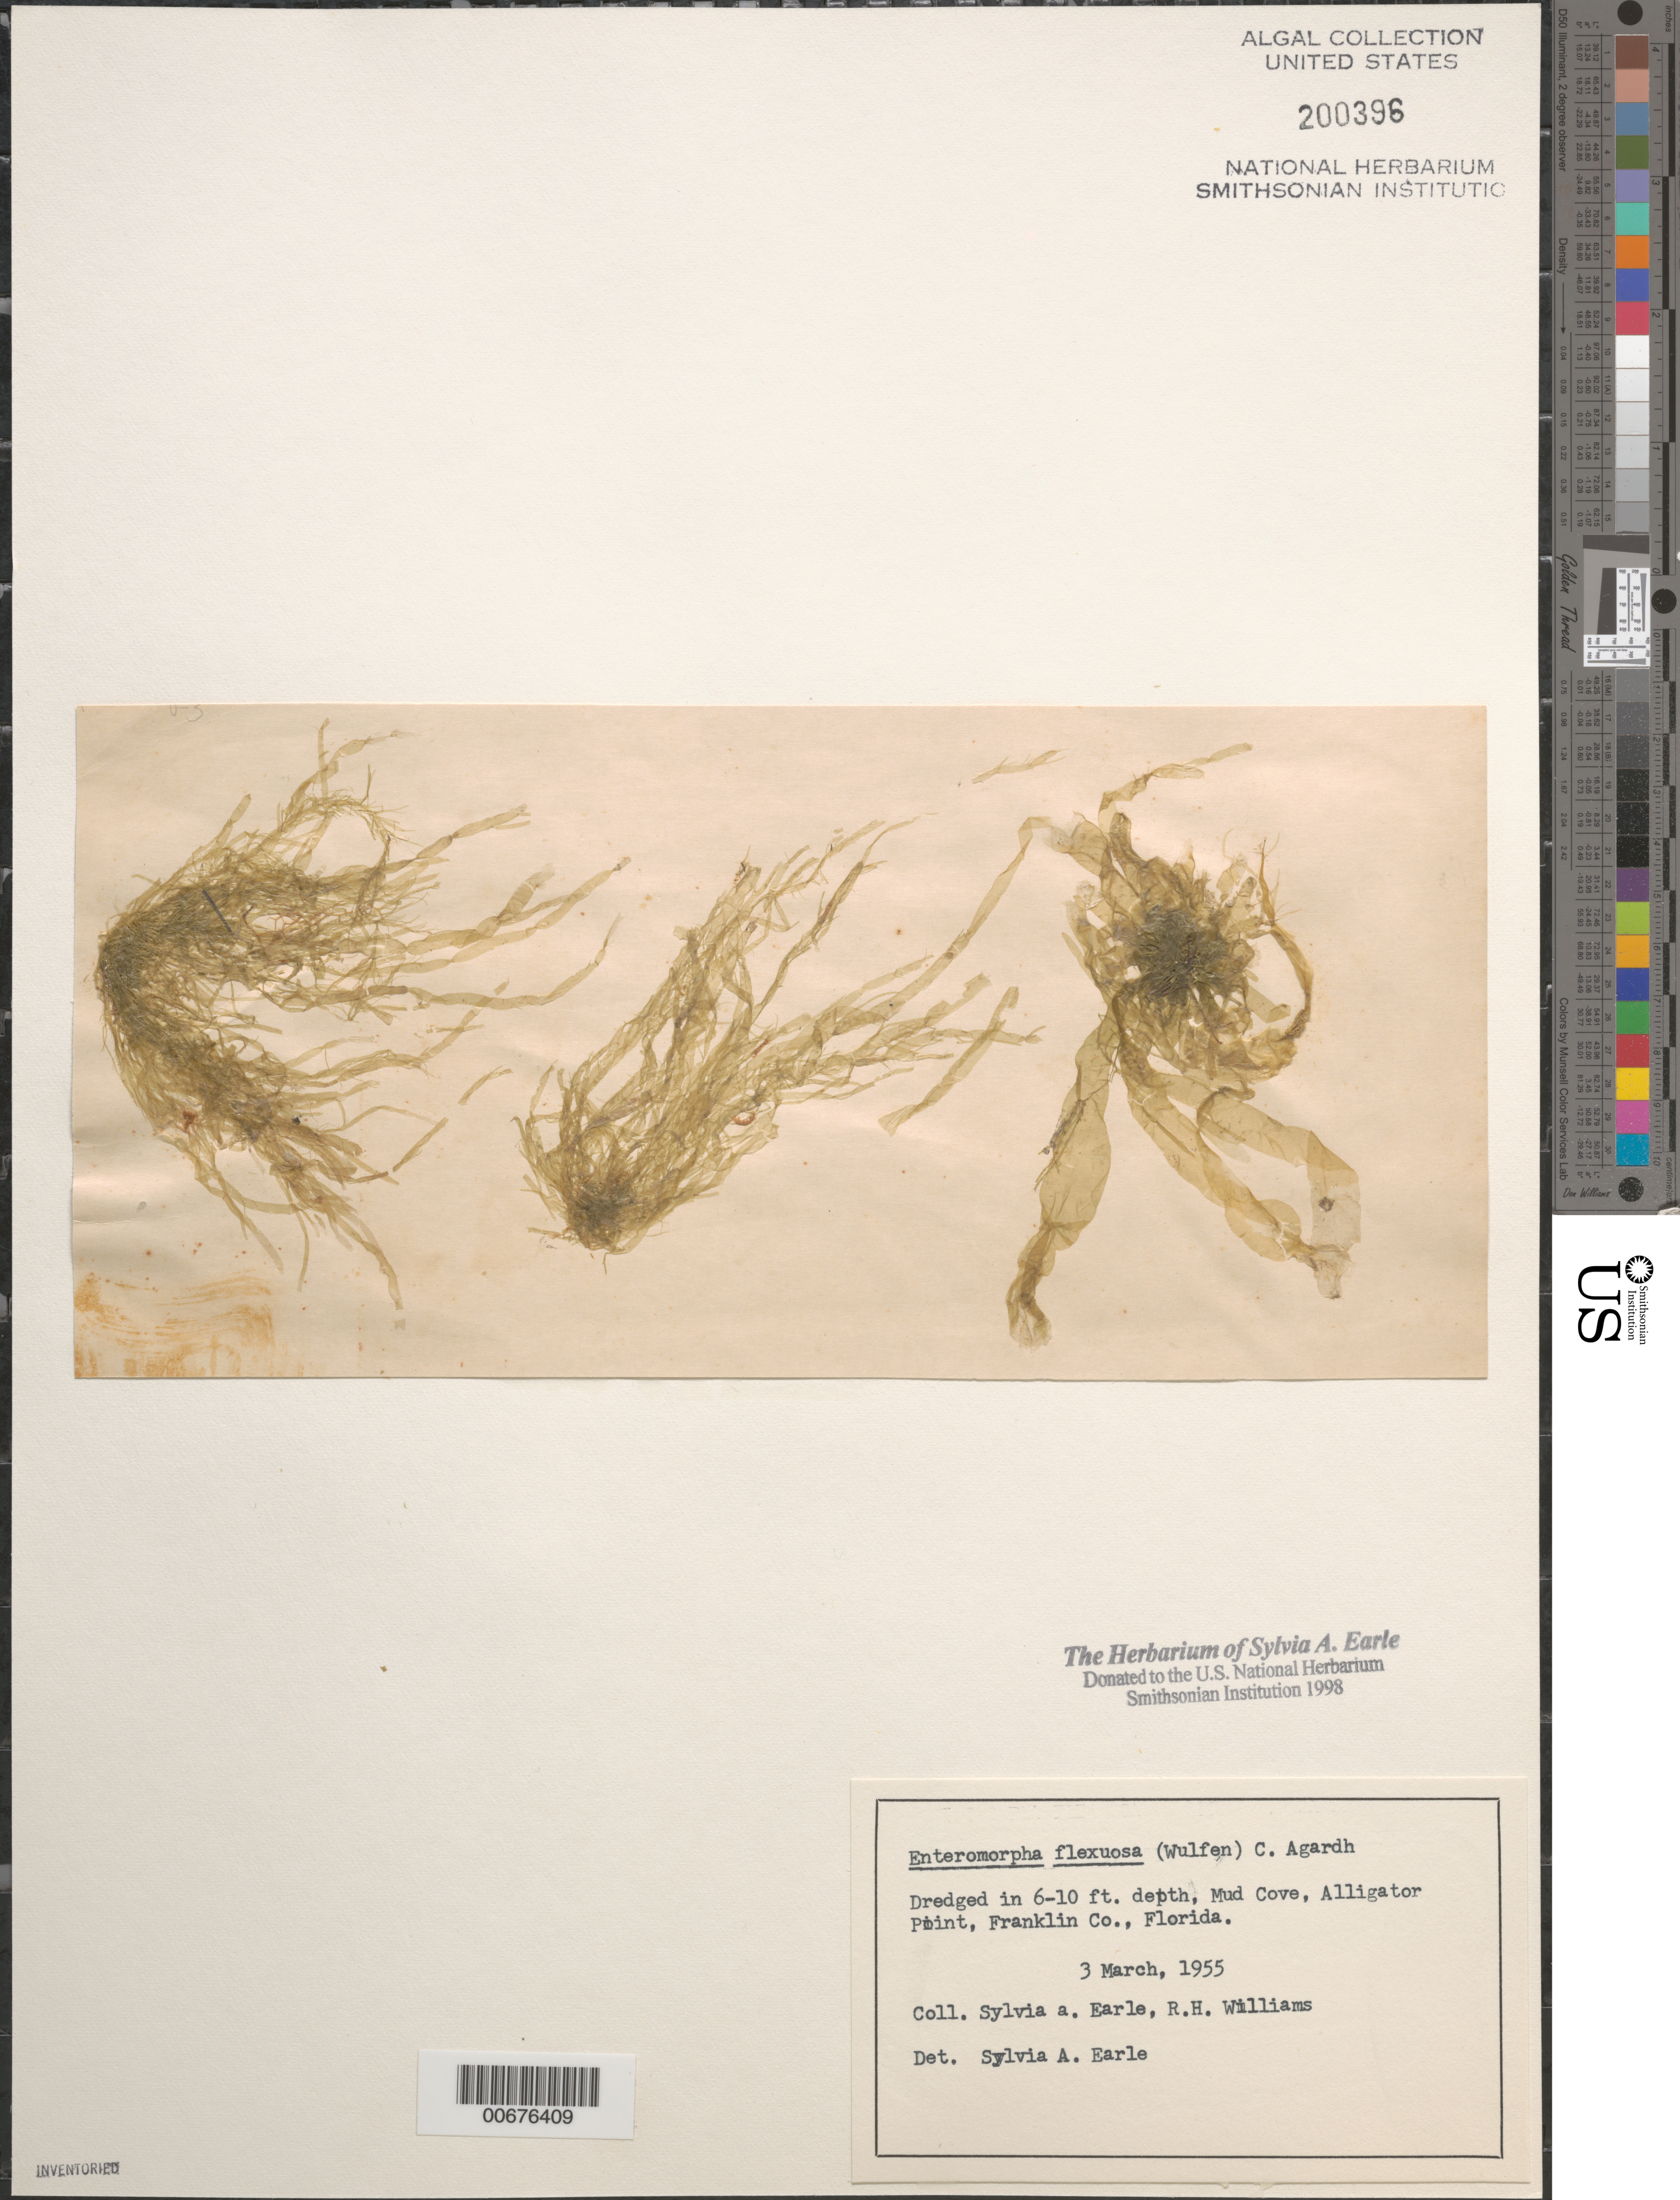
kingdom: Plantae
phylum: Chlorophyta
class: Ulvophyceae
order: Ulvales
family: Ulvaceae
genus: Ulva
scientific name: Ulva flexuosa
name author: Wulfen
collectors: S. A. Earle & R. H. Williams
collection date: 1955-03-03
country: United States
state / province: Florida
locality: Mud Cove, Alligator Point, Franklin Co.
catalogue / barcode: US 200396